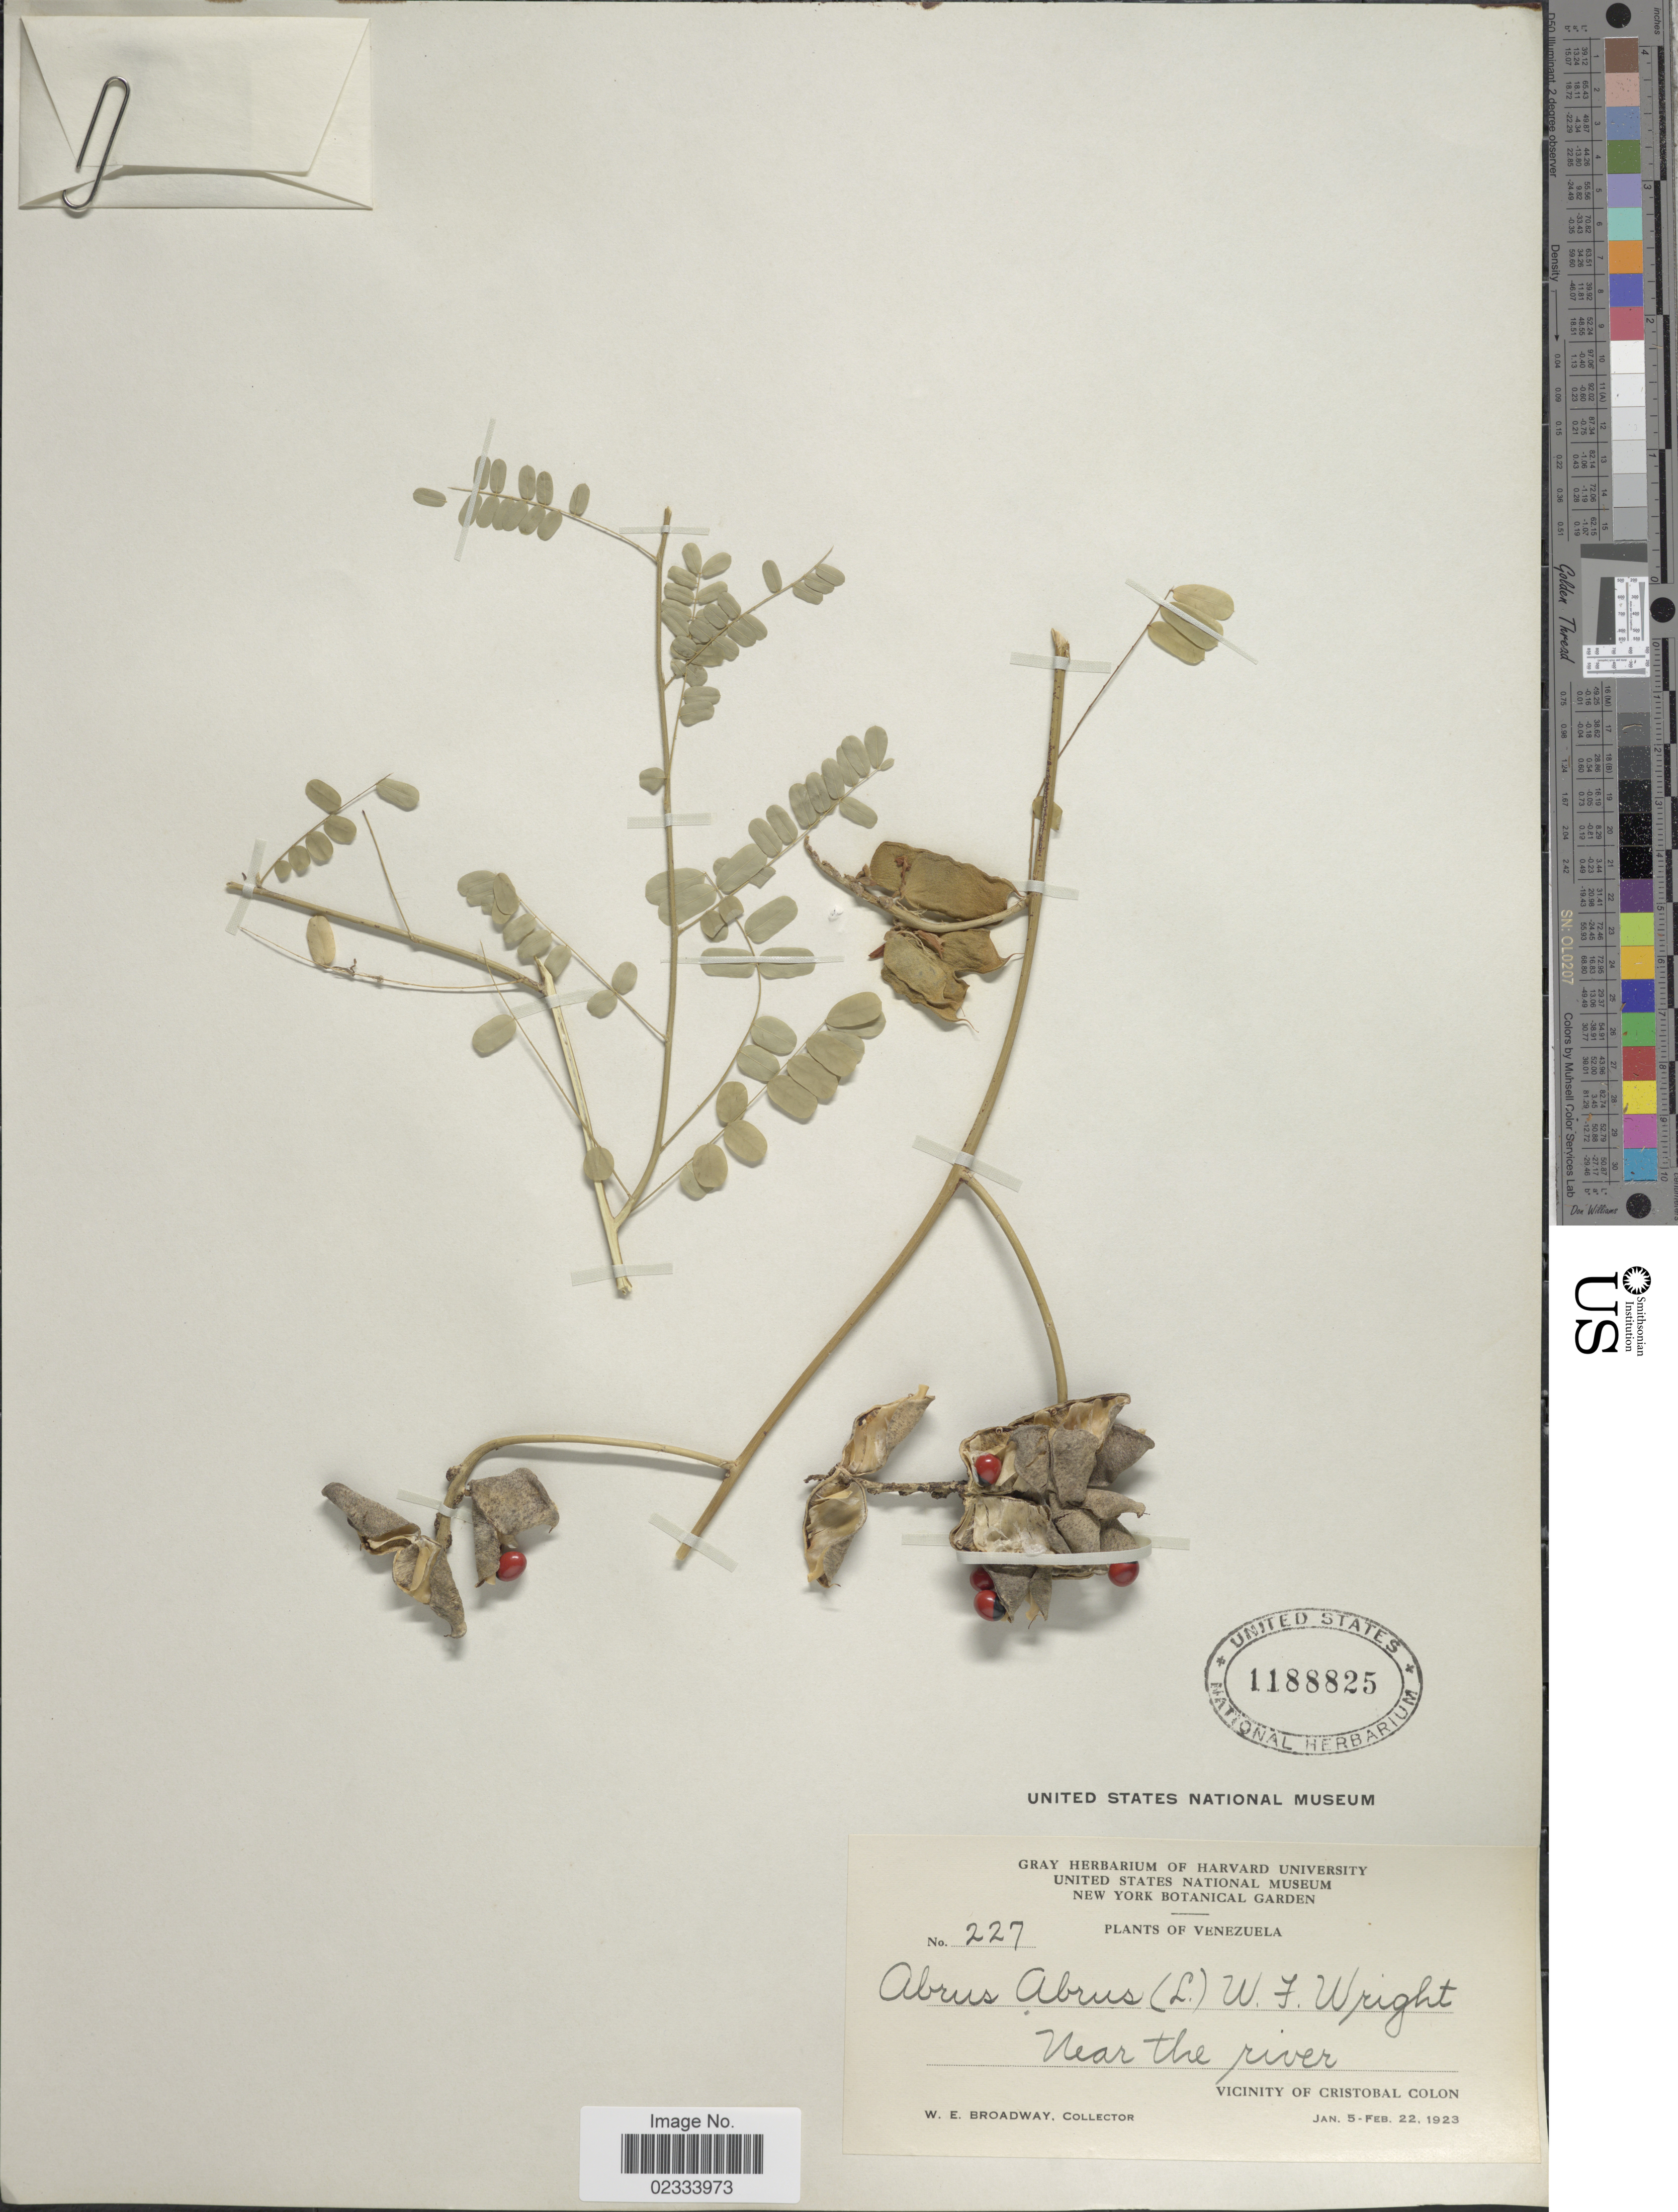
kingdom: Plantae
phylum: Tracheophyta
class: Magnoliopsida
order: Fabales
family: Fabaceae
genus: Abrus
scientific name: Abrus precatorius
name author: L.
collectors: W. E. Broadway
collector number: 227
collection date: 1923-01-05/1923-02-23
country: Venezuela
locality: Near the river, vicinity of Cristobal Colon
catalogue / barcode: US 1188825